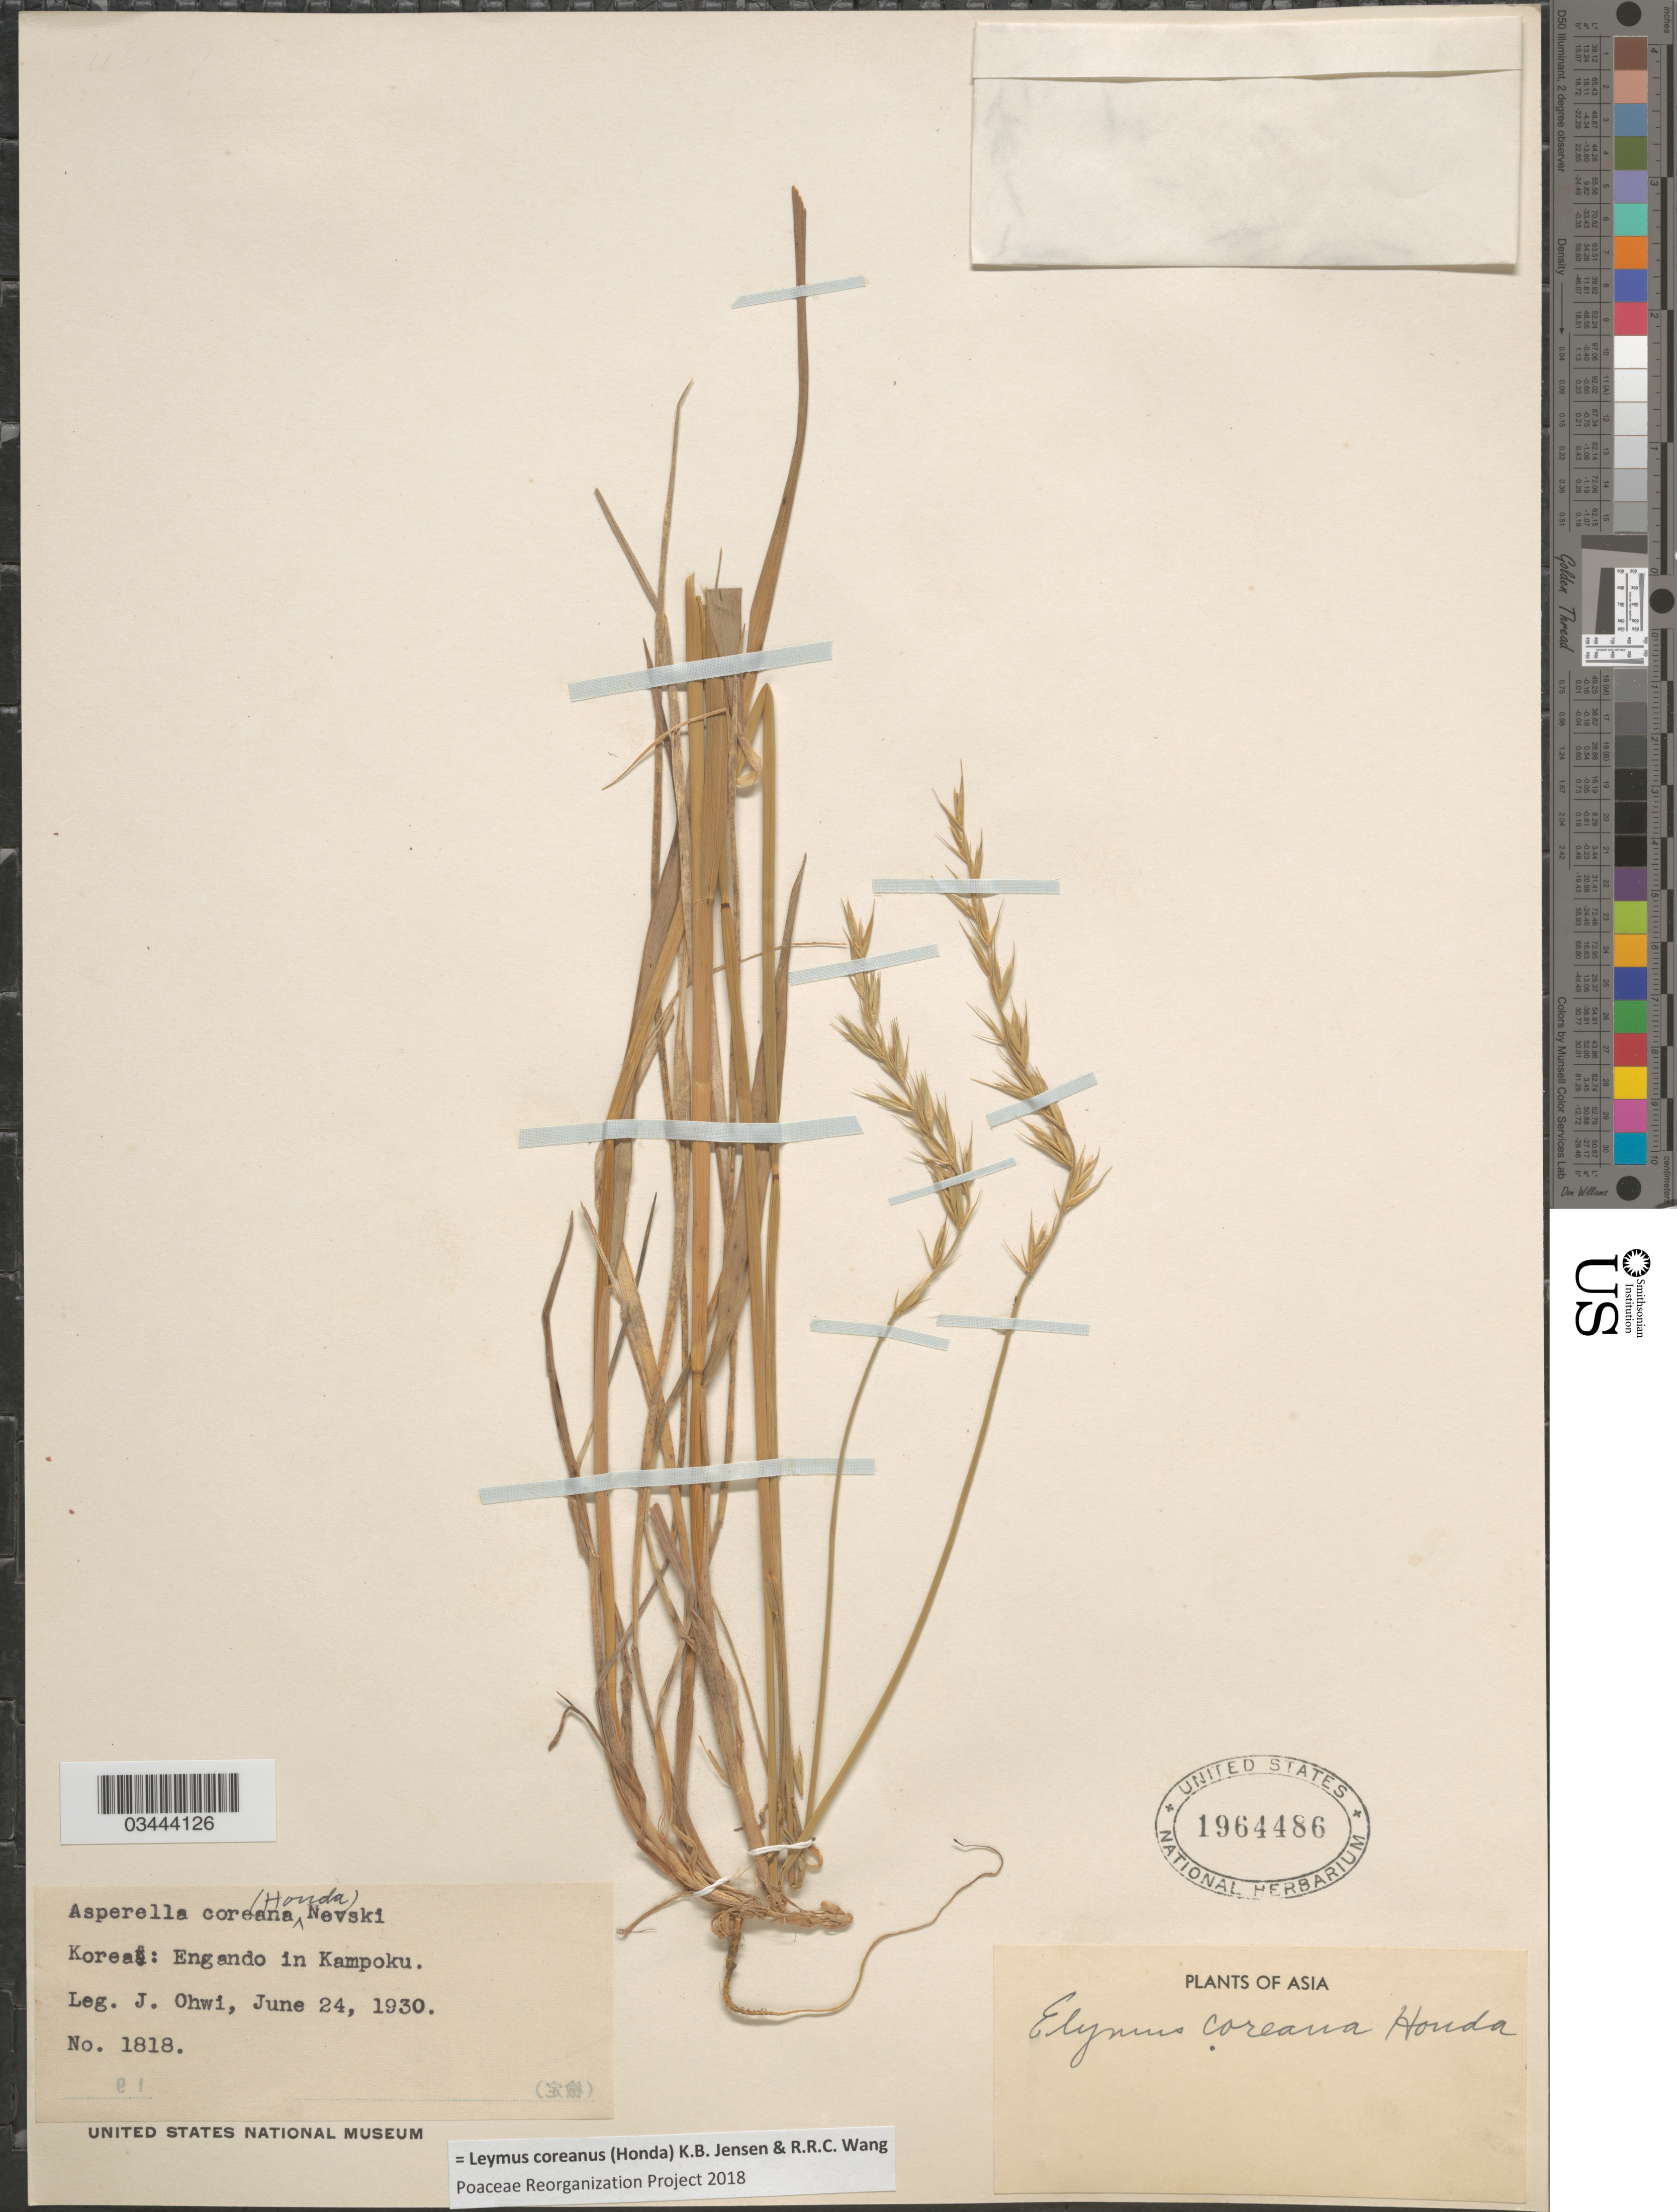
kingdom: Plantae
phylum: Tracheophyta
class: Liliopsida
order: Poales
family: Poaceae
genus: Leymus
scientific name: Leymus coreanus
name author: (Honda) K.B. Jensen & R.R.C. Wang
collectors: J. Ohwi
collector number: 1818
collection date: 1930-06-24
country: North Korea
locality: Engando in Kampoku.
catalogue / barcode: US 1964486